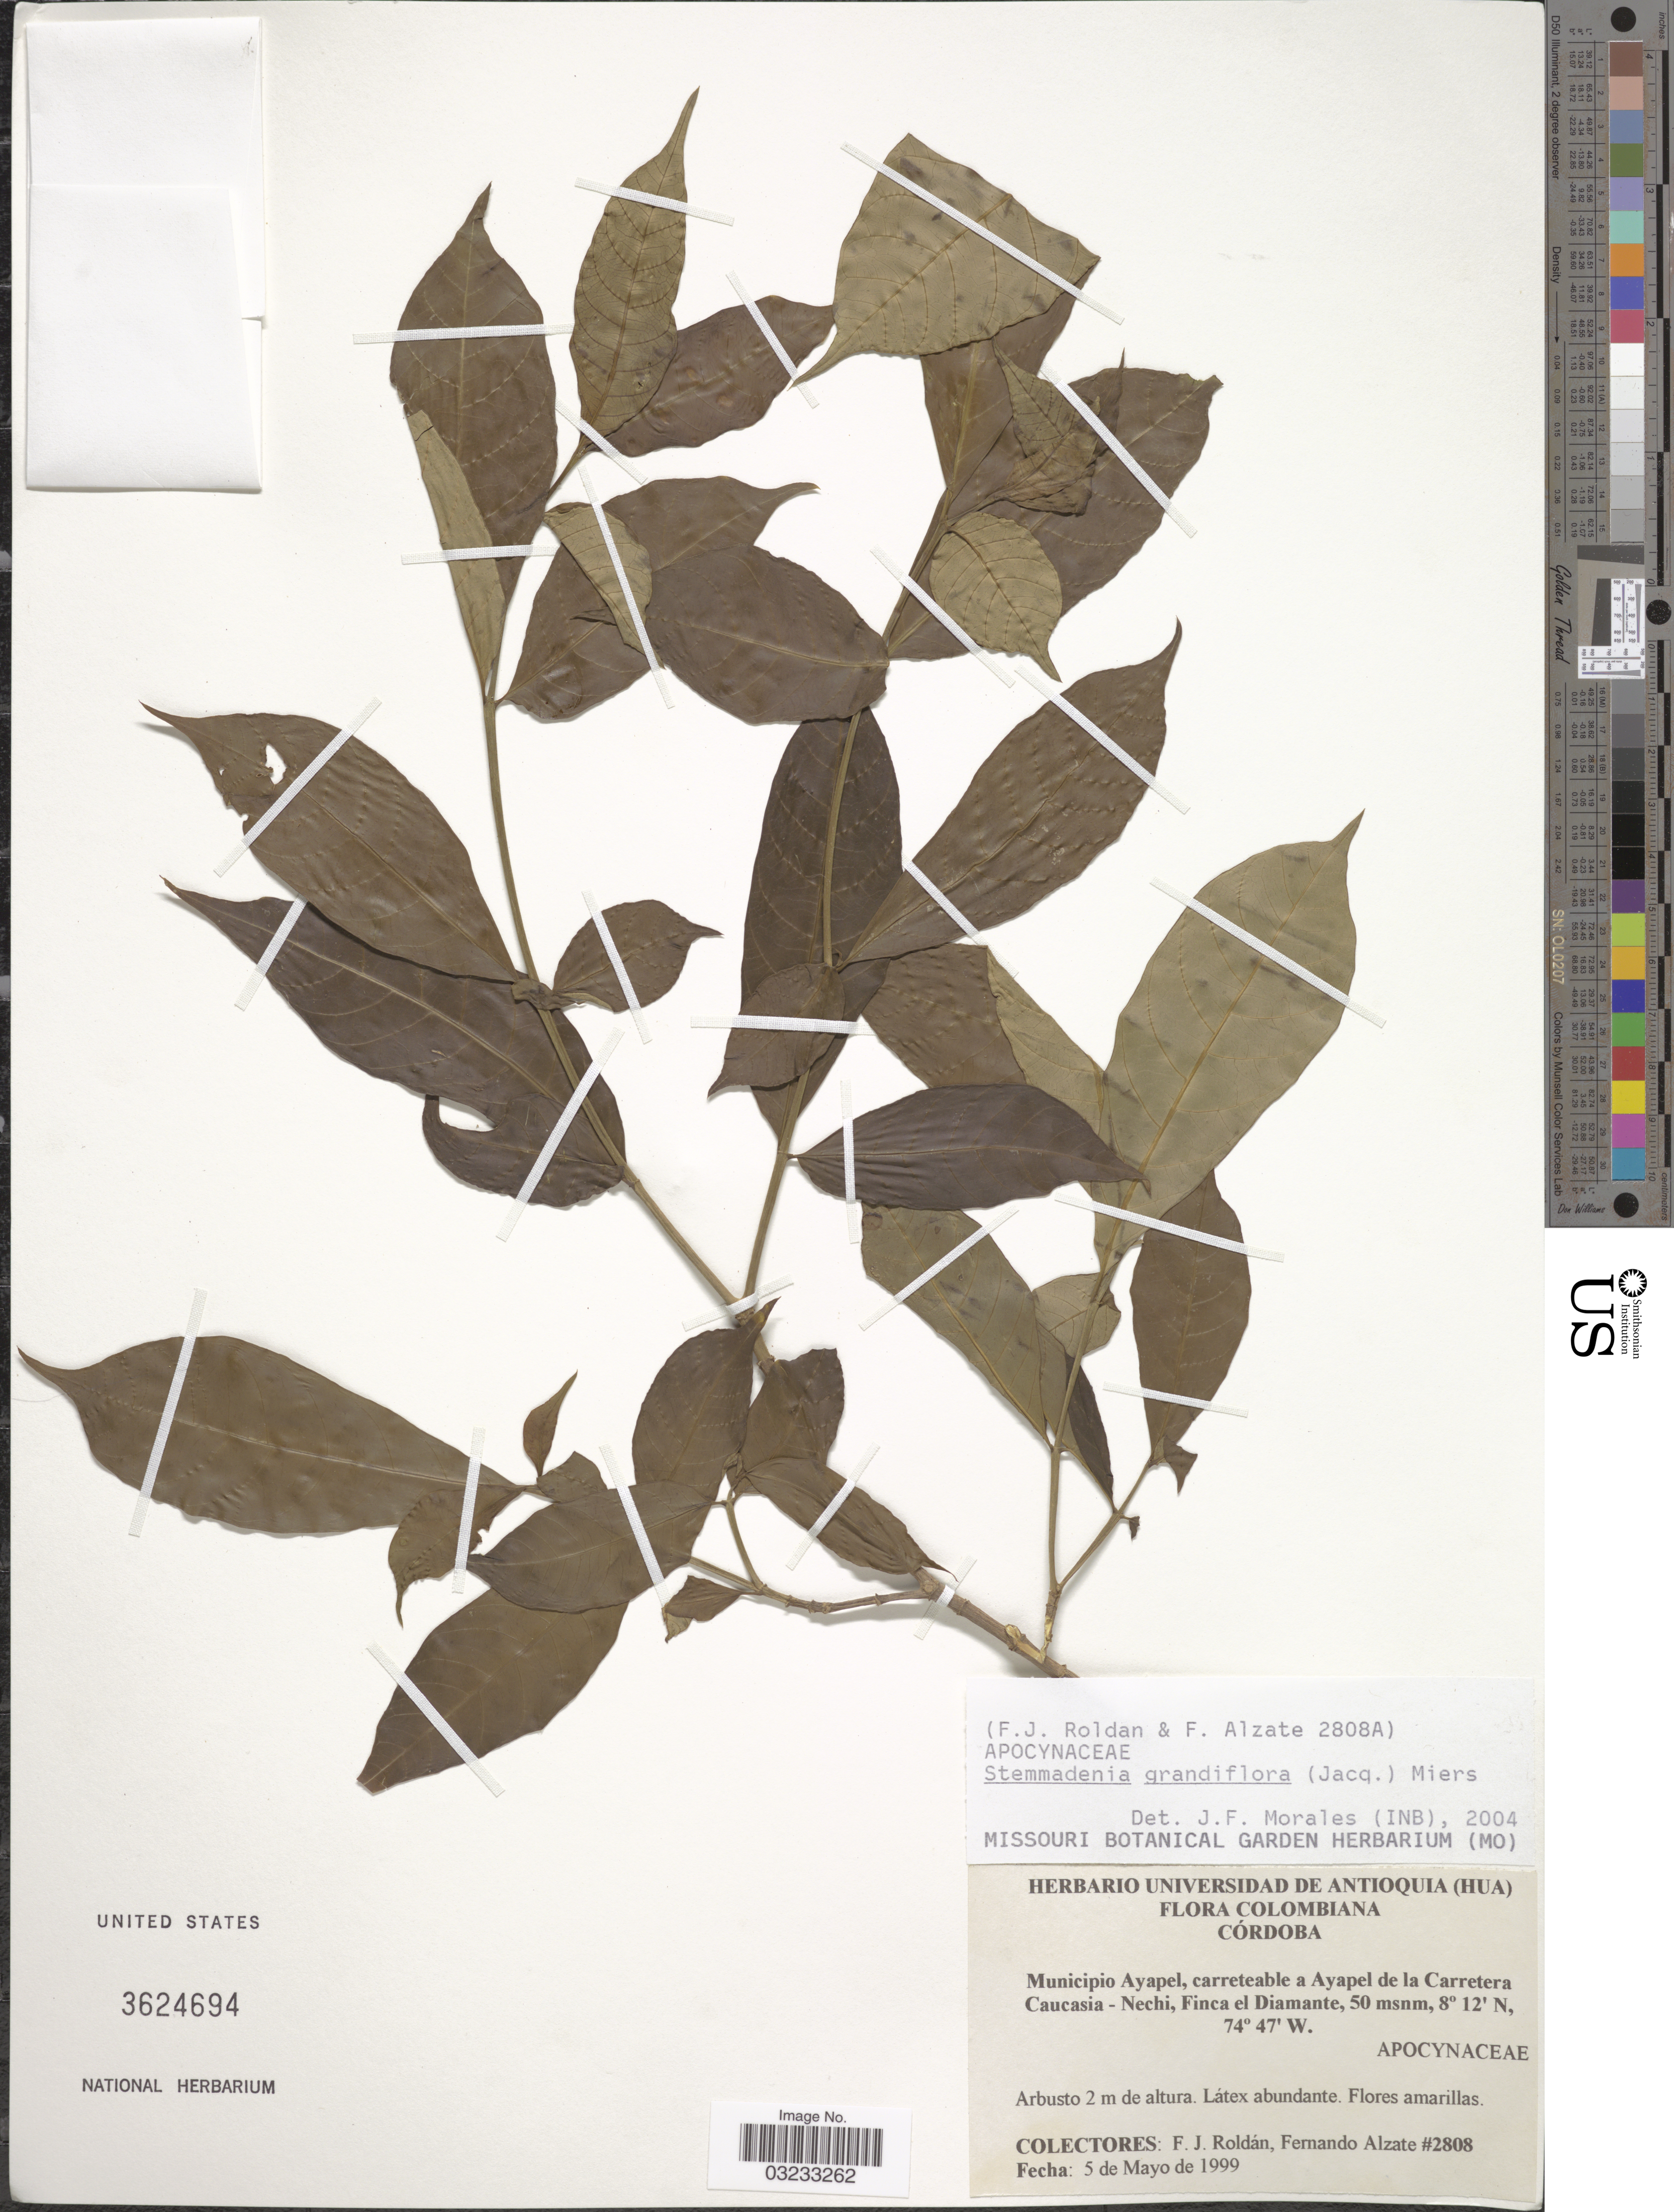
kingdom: Plantae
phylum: Tracheophyta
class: Magnoliopsida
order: Gentianales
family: Apocynaceae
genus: Stemmadenia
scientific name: Stemmadenia grandiflora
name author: (Jacq.) Miers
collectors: F. J. Roldán & F. Alzate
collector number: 2808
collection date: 1999-05-05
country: Colombia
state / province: Córdoba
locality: Municipio Ayapel, carreteable a Ayapel de la Carretera Caucasia - Nechi, Finca el Diamante.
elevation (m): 50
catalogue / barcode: US 3624694